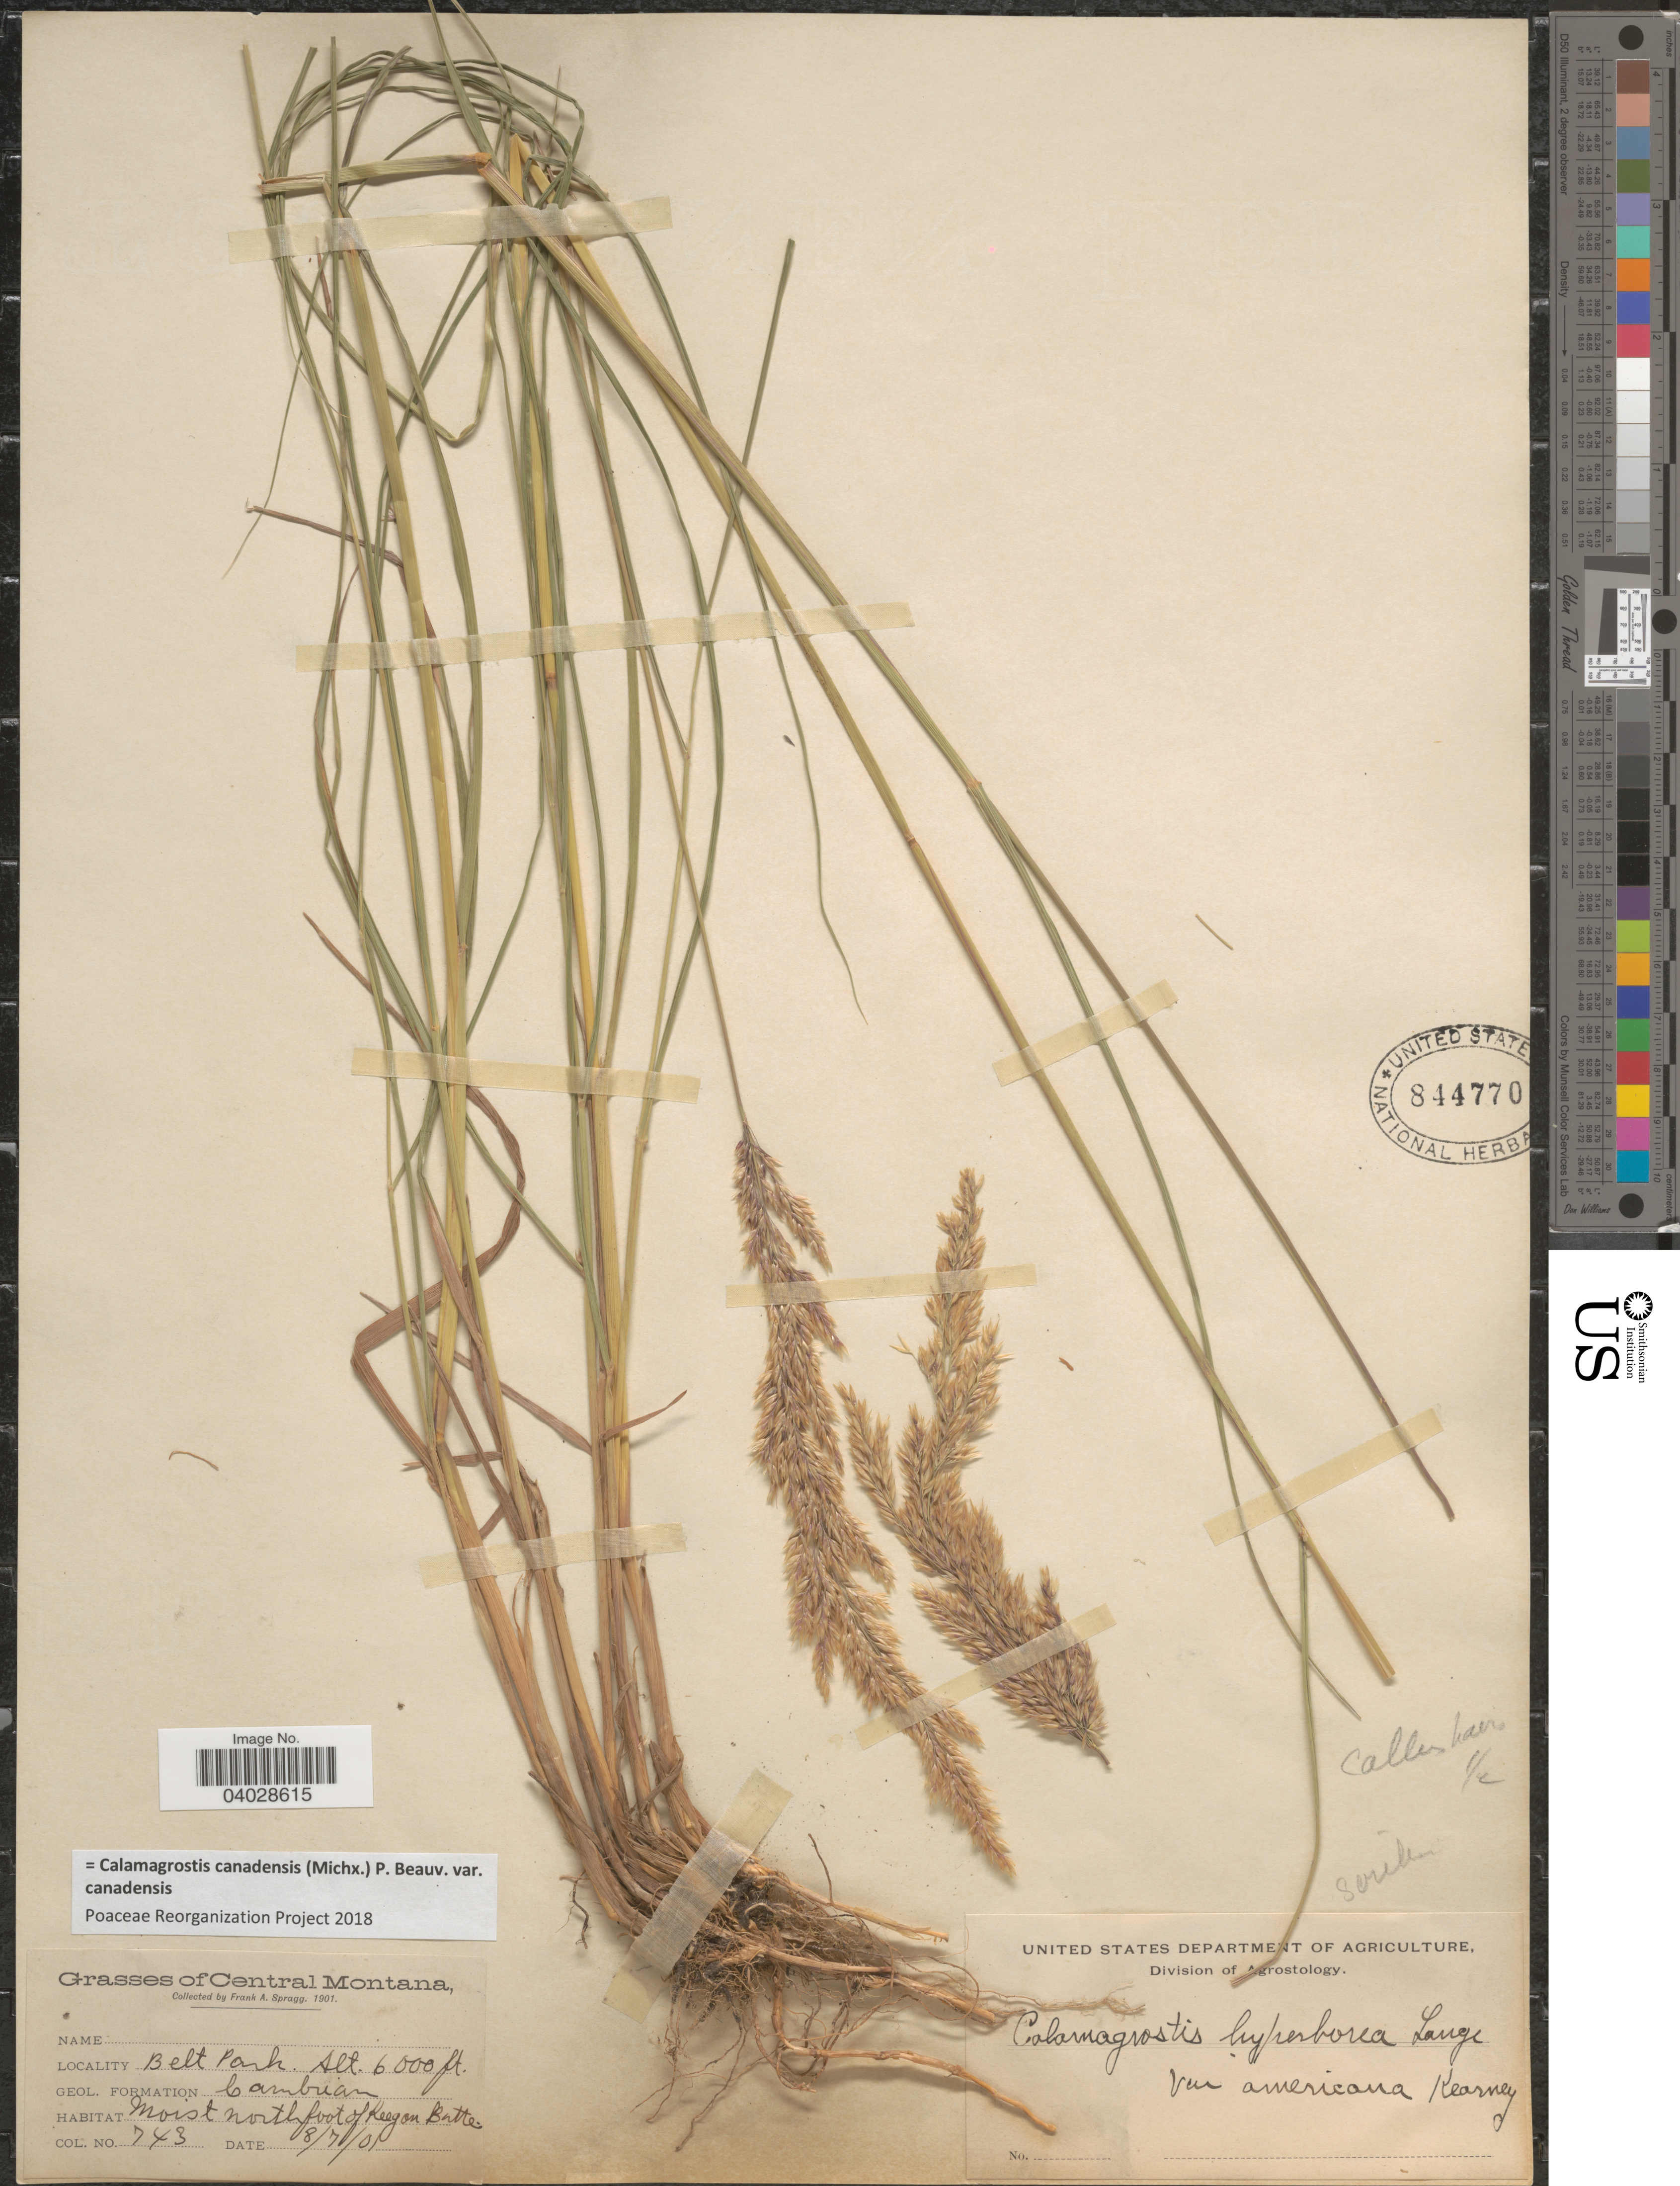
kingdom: Plantae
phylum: Tracheophyta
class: Liliopsida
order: Poales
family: Poaceae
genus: Calamagrostis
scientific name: Calamagrostis canadensis var. canadensis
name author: (Michx.) P. Beauv.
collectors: F. Spragg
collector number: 743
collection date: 1901-08-07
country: United States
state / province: Montana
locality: Central Montana. Belt Park. Geol. Formation Cambian. Moist north foot of Keegon Butte.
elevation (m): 1829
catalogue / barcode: US 844770